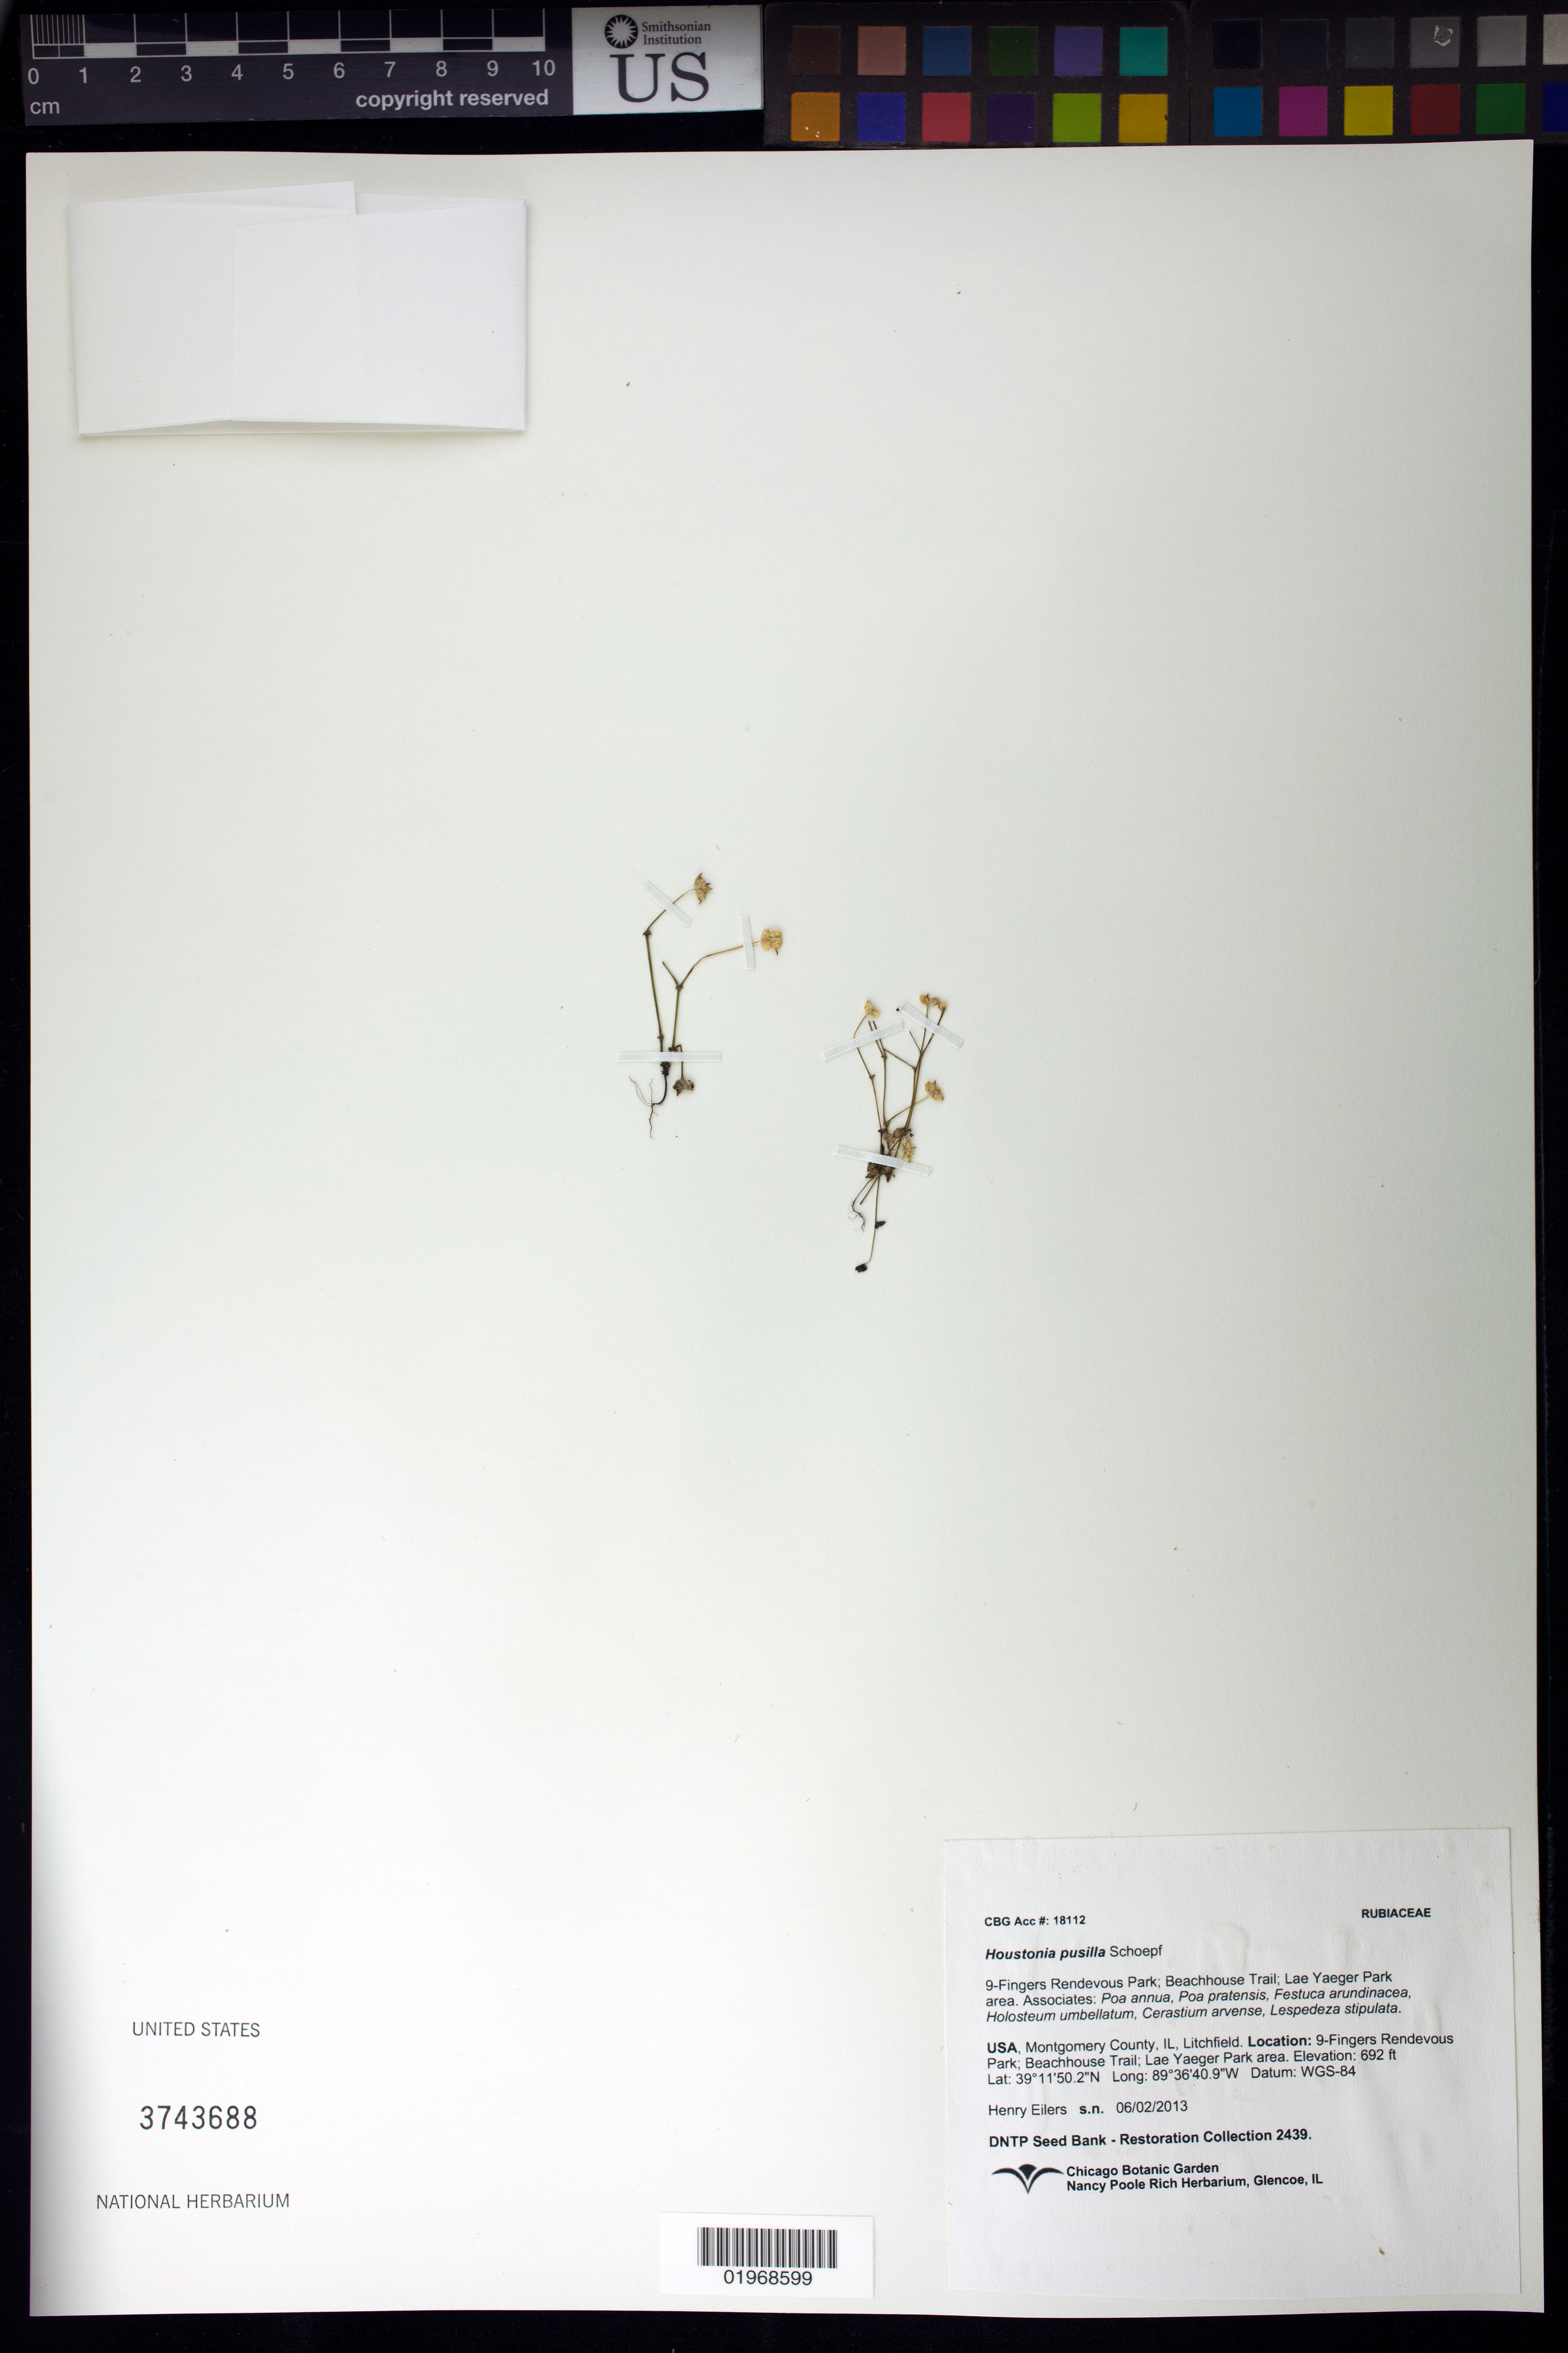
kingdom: Plantae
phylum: Tracheophyta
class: Magnoliopsida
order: Gentianales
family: Rubiaceae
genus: Houstonia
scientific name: Houstonia pusilla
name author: Schoepf.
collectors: H. Eilers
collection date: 2013-06-02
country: United States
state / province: Illinois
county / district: Montgomery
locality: Litchfield, 9-Fingers Rendevous Park, Beachhouse Trail, Lae Yaeger Park area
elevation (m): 211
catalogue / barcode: US 3743688